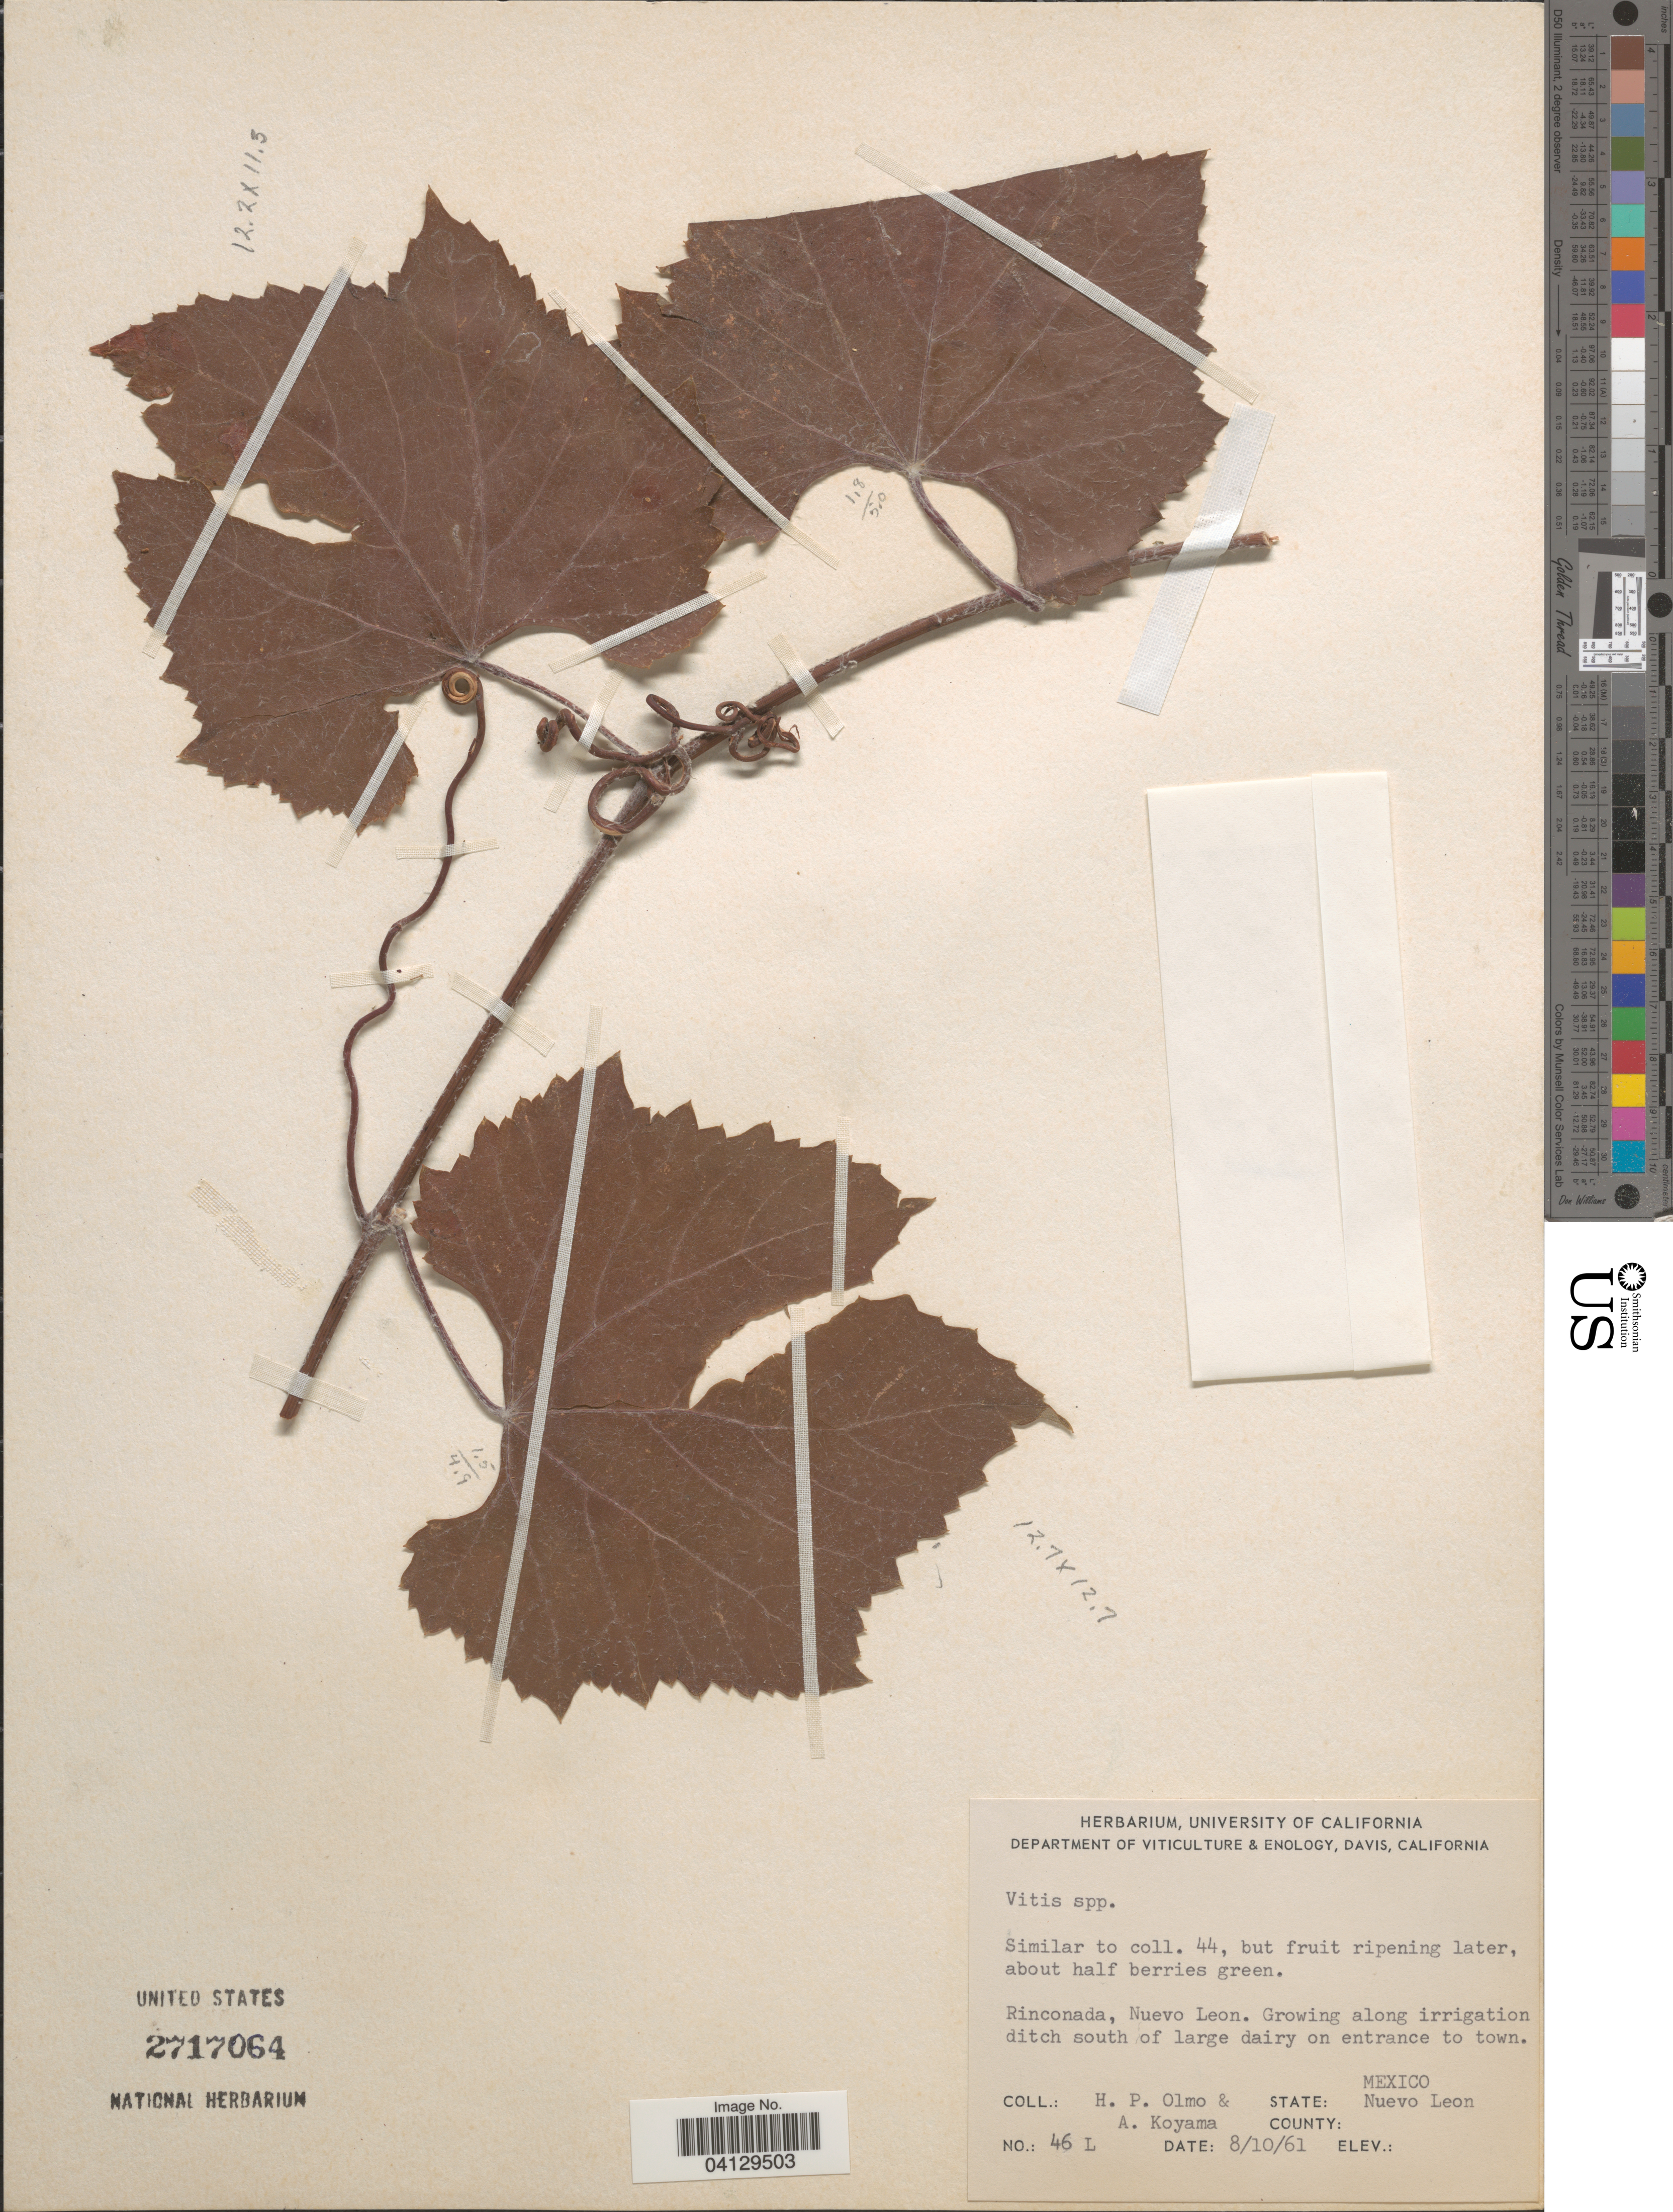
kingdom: Plantae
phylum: Tracheophyta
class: Magnoliopsida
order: Vitales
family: Vitaceae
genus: Vitis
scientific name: Vitis sp.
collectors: H. Olmo & A. Koyama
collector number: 46L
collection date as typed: Transcribed d/m/y: 10/8/61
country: Mexico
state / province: Nuevo León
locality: Rinconada. Growing along irrigation ditch south of large dairy on entrance to town.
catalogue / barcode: US 2717064